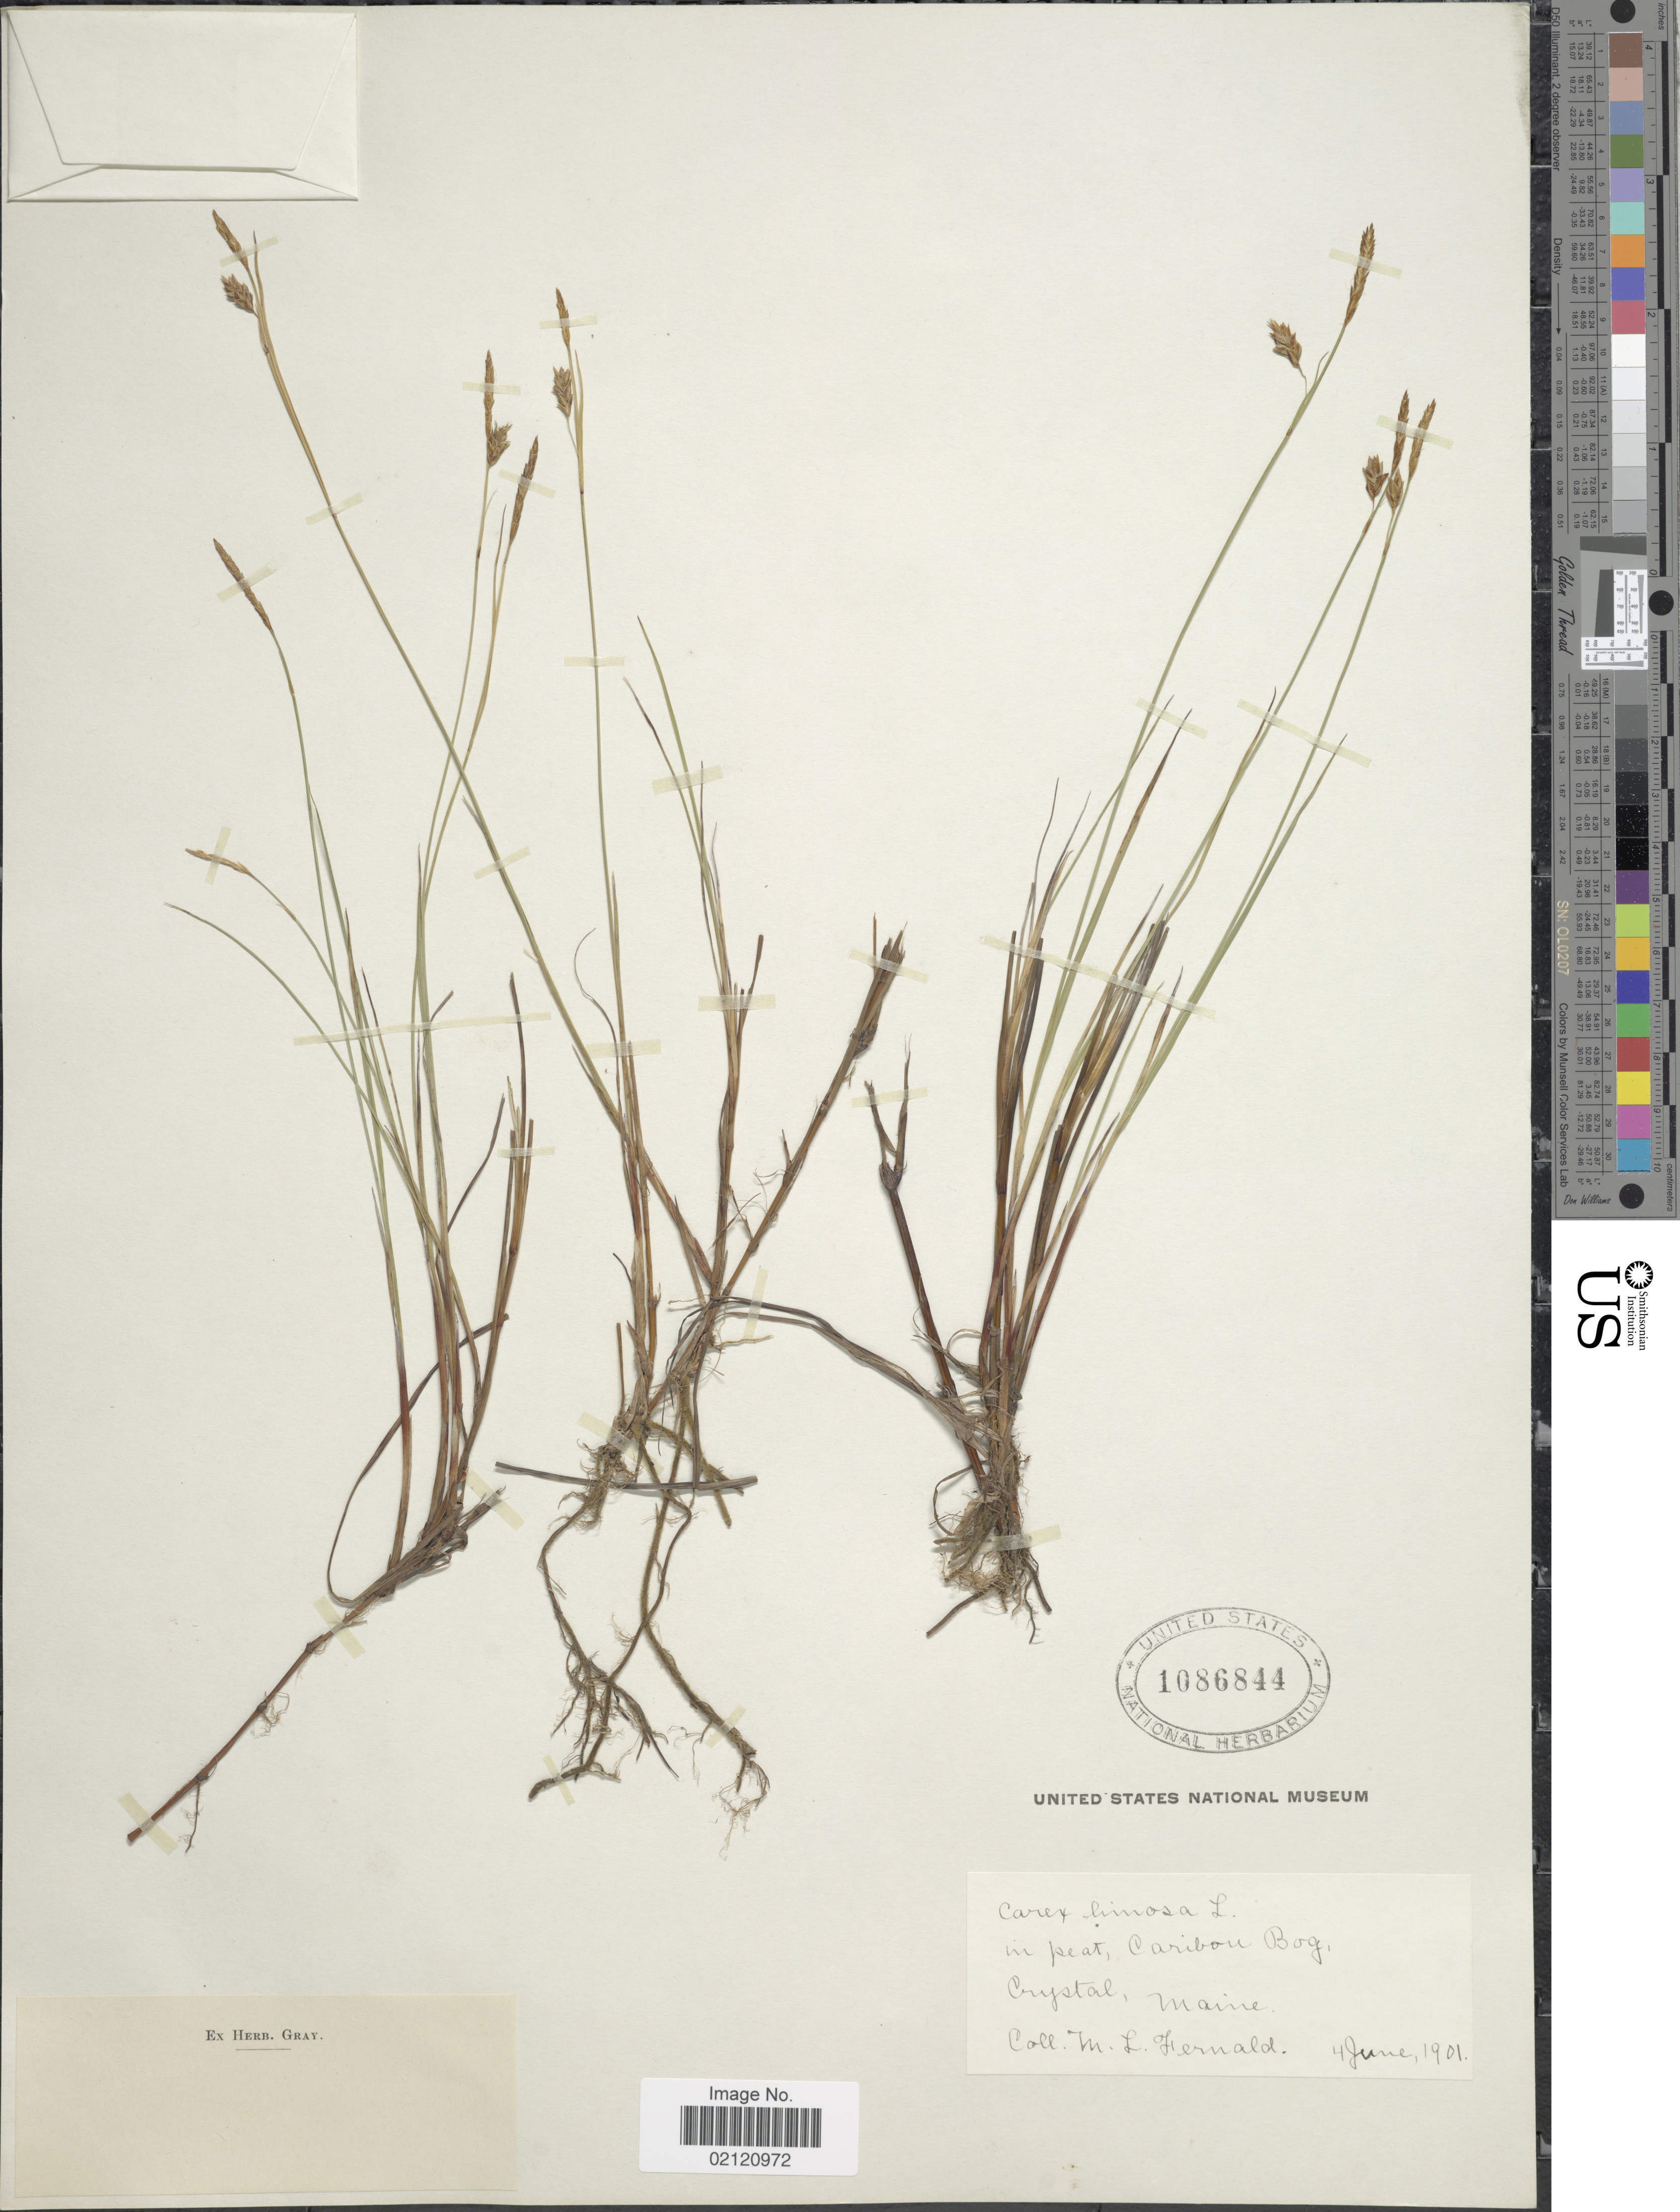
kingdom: Plantae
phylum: Tracheophyta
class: Liliopsida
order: Poales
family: Cyperaceae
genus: Carex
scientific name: Carex limosa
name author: L.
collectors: M. L. Fernald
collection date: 1901-06-04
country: United States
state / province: Maine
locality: Crystal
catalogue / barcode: US 1086844